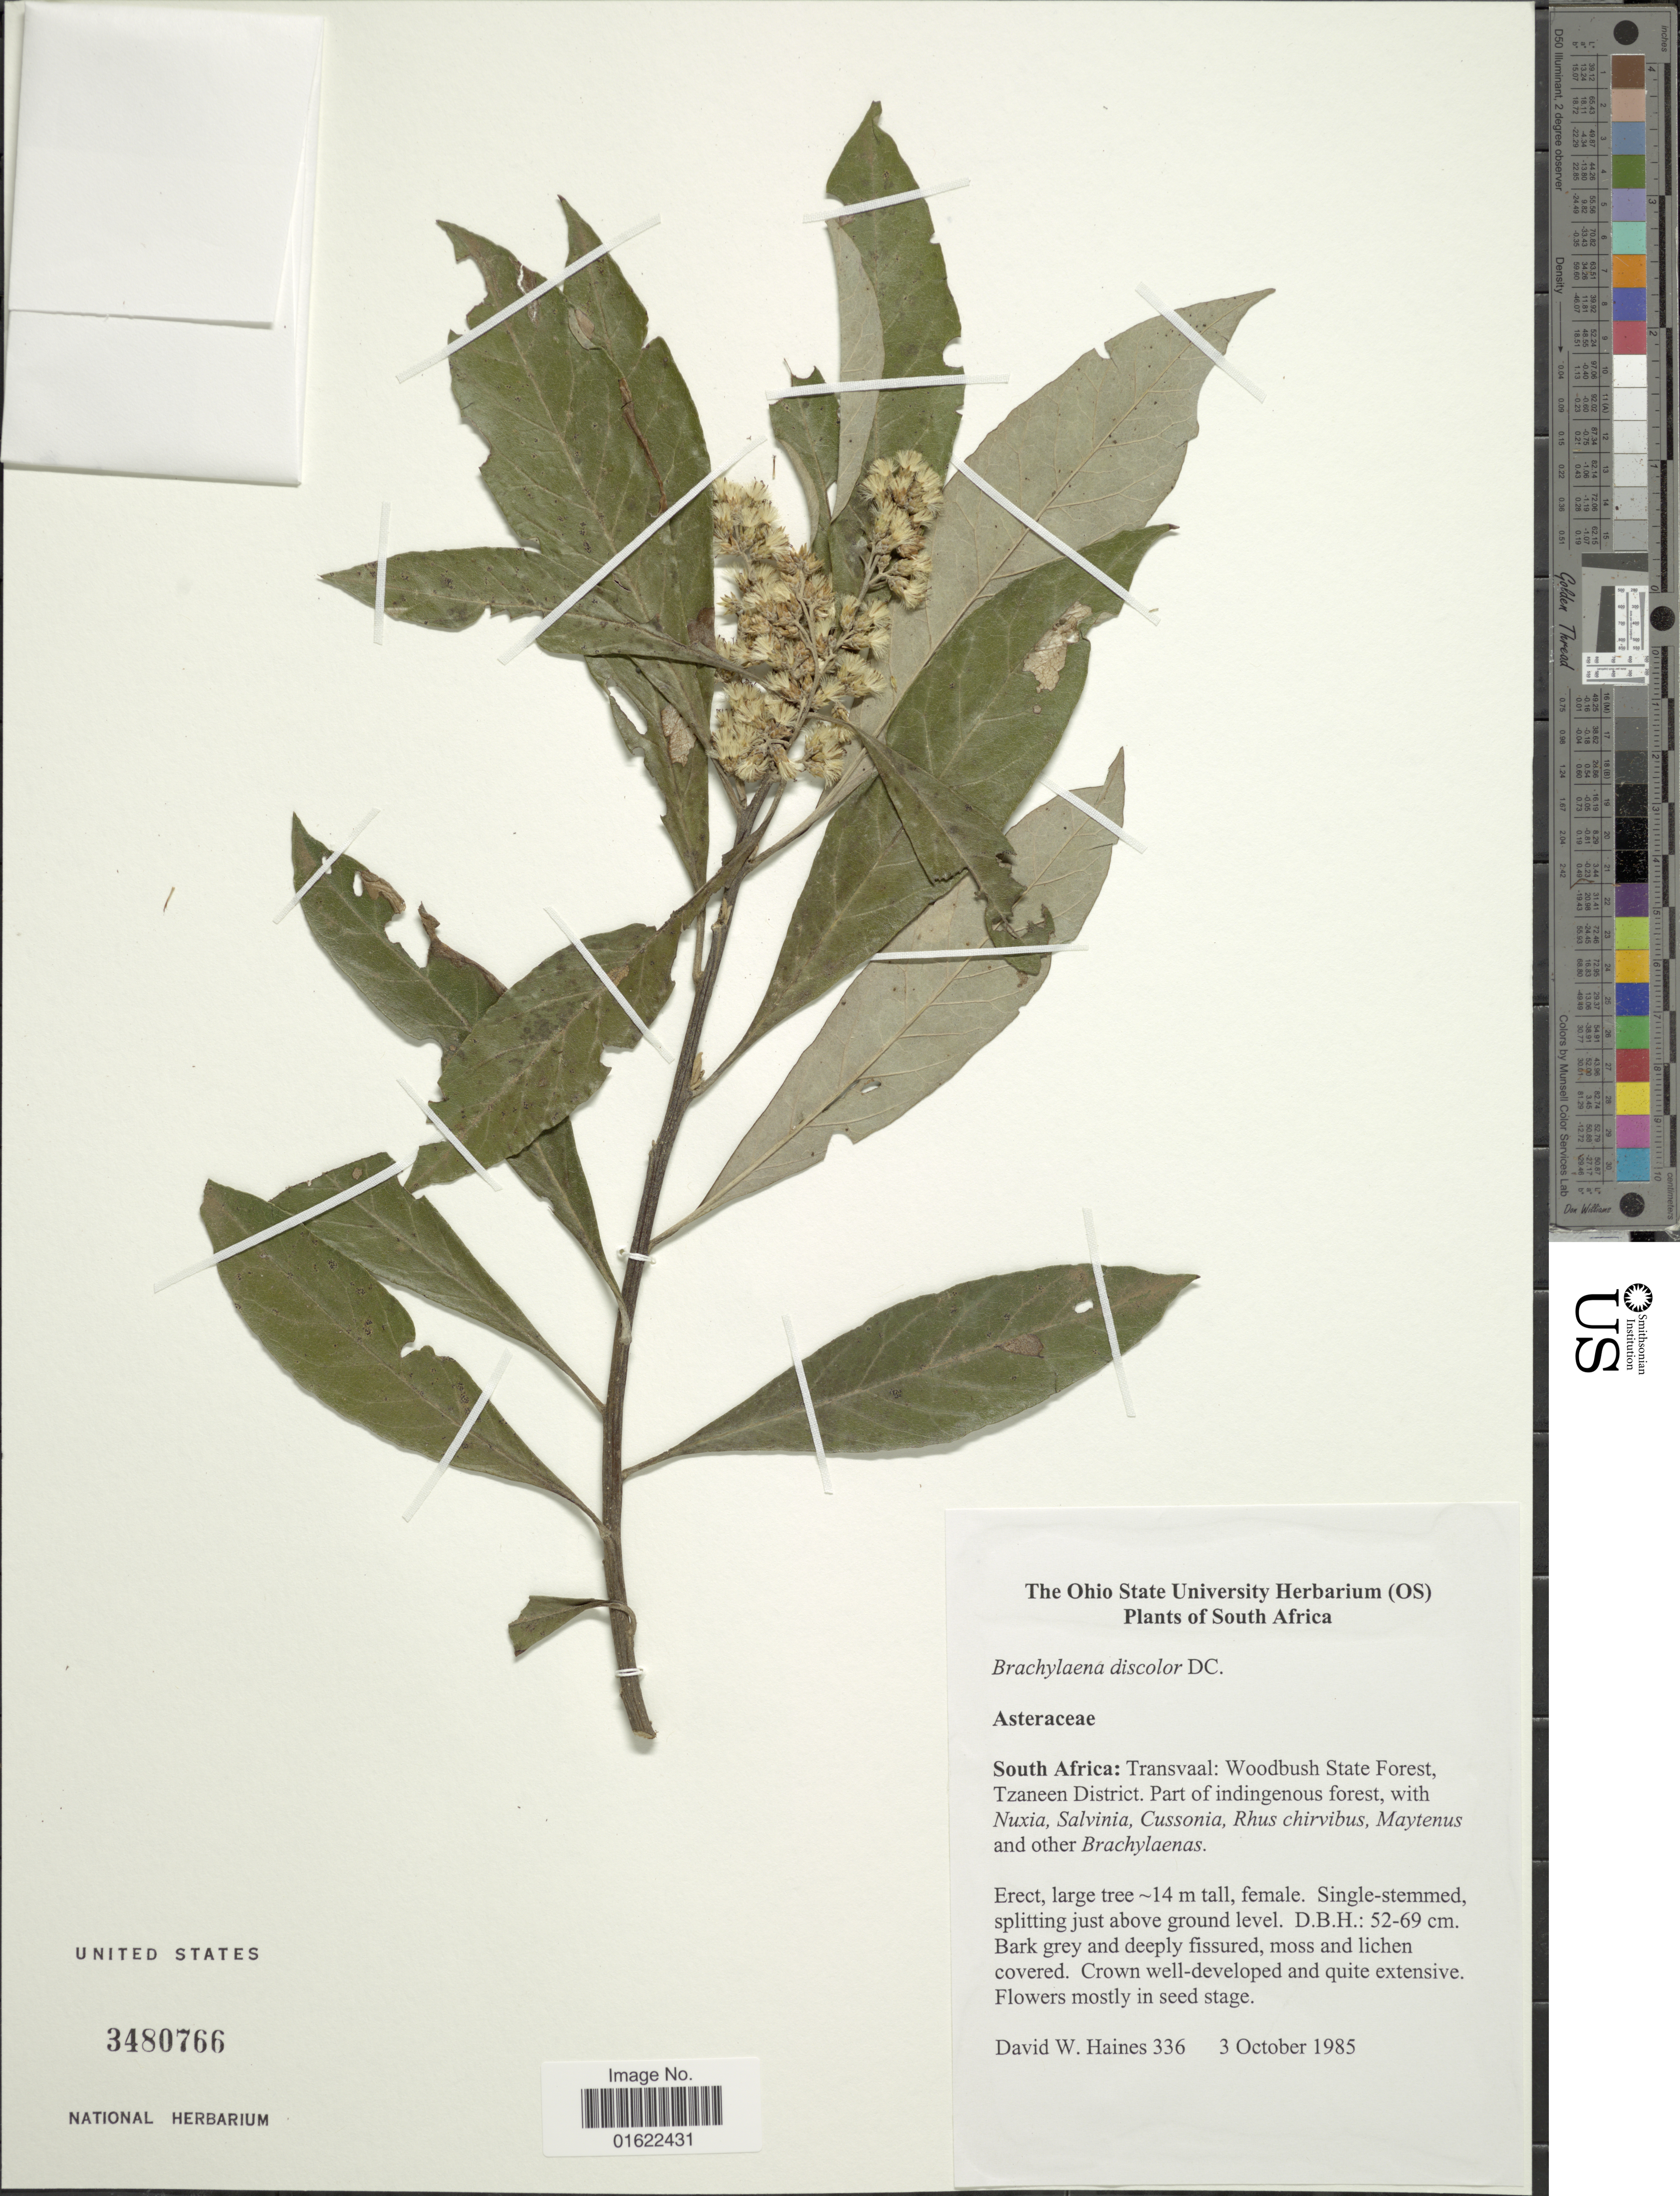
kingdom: Plantae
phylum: Tracheophyta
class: Magnoliopsida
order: Asterales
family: Asteraceae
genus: Brachylaena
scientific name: Brachylaena discolor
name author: DC.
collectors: D. Haines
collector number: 336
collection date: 1985-10-03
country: South Africa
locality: Transvaal: Woodbush State Forest, Tzaneen District, Part of indingenous forest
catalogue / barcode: US 3480766